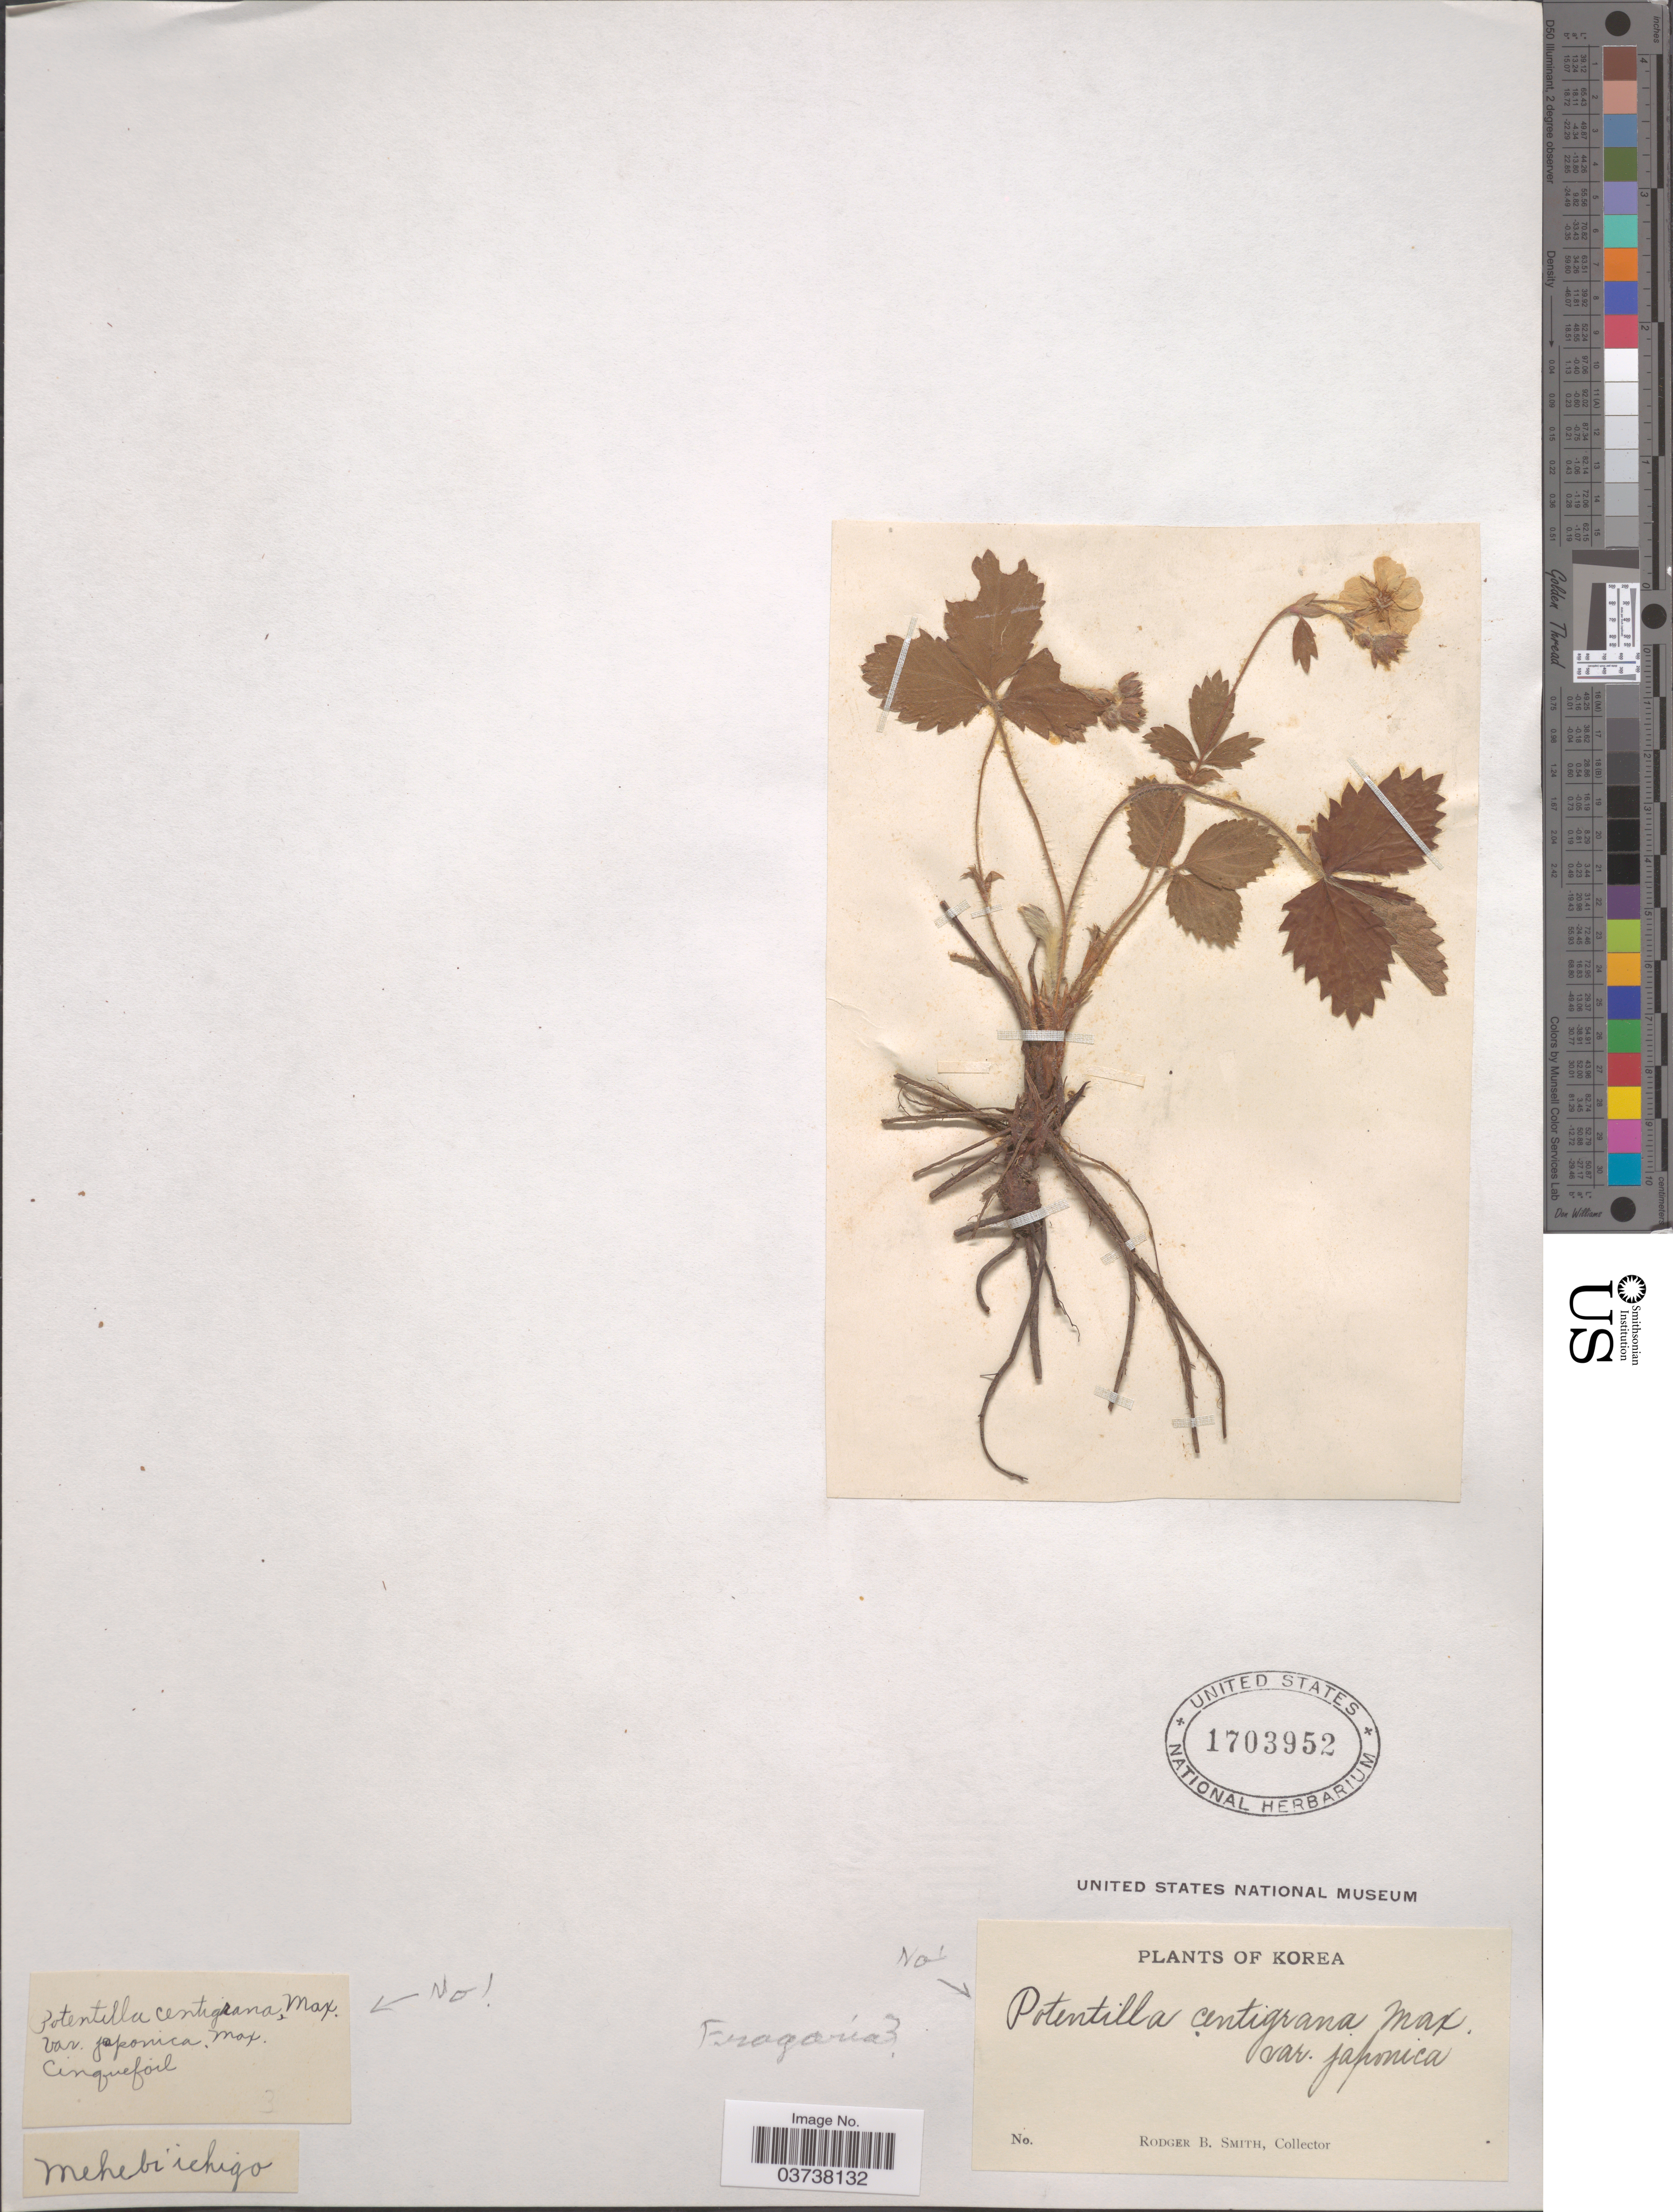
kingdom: Plantae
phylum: Tracheophyta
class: Magnoliopsida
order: Rosales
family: Rosaceae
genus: Fragaria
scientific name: Fragaria sp.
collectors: R. B. Smith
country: North Korea / South Korea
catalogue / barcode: US 1703952